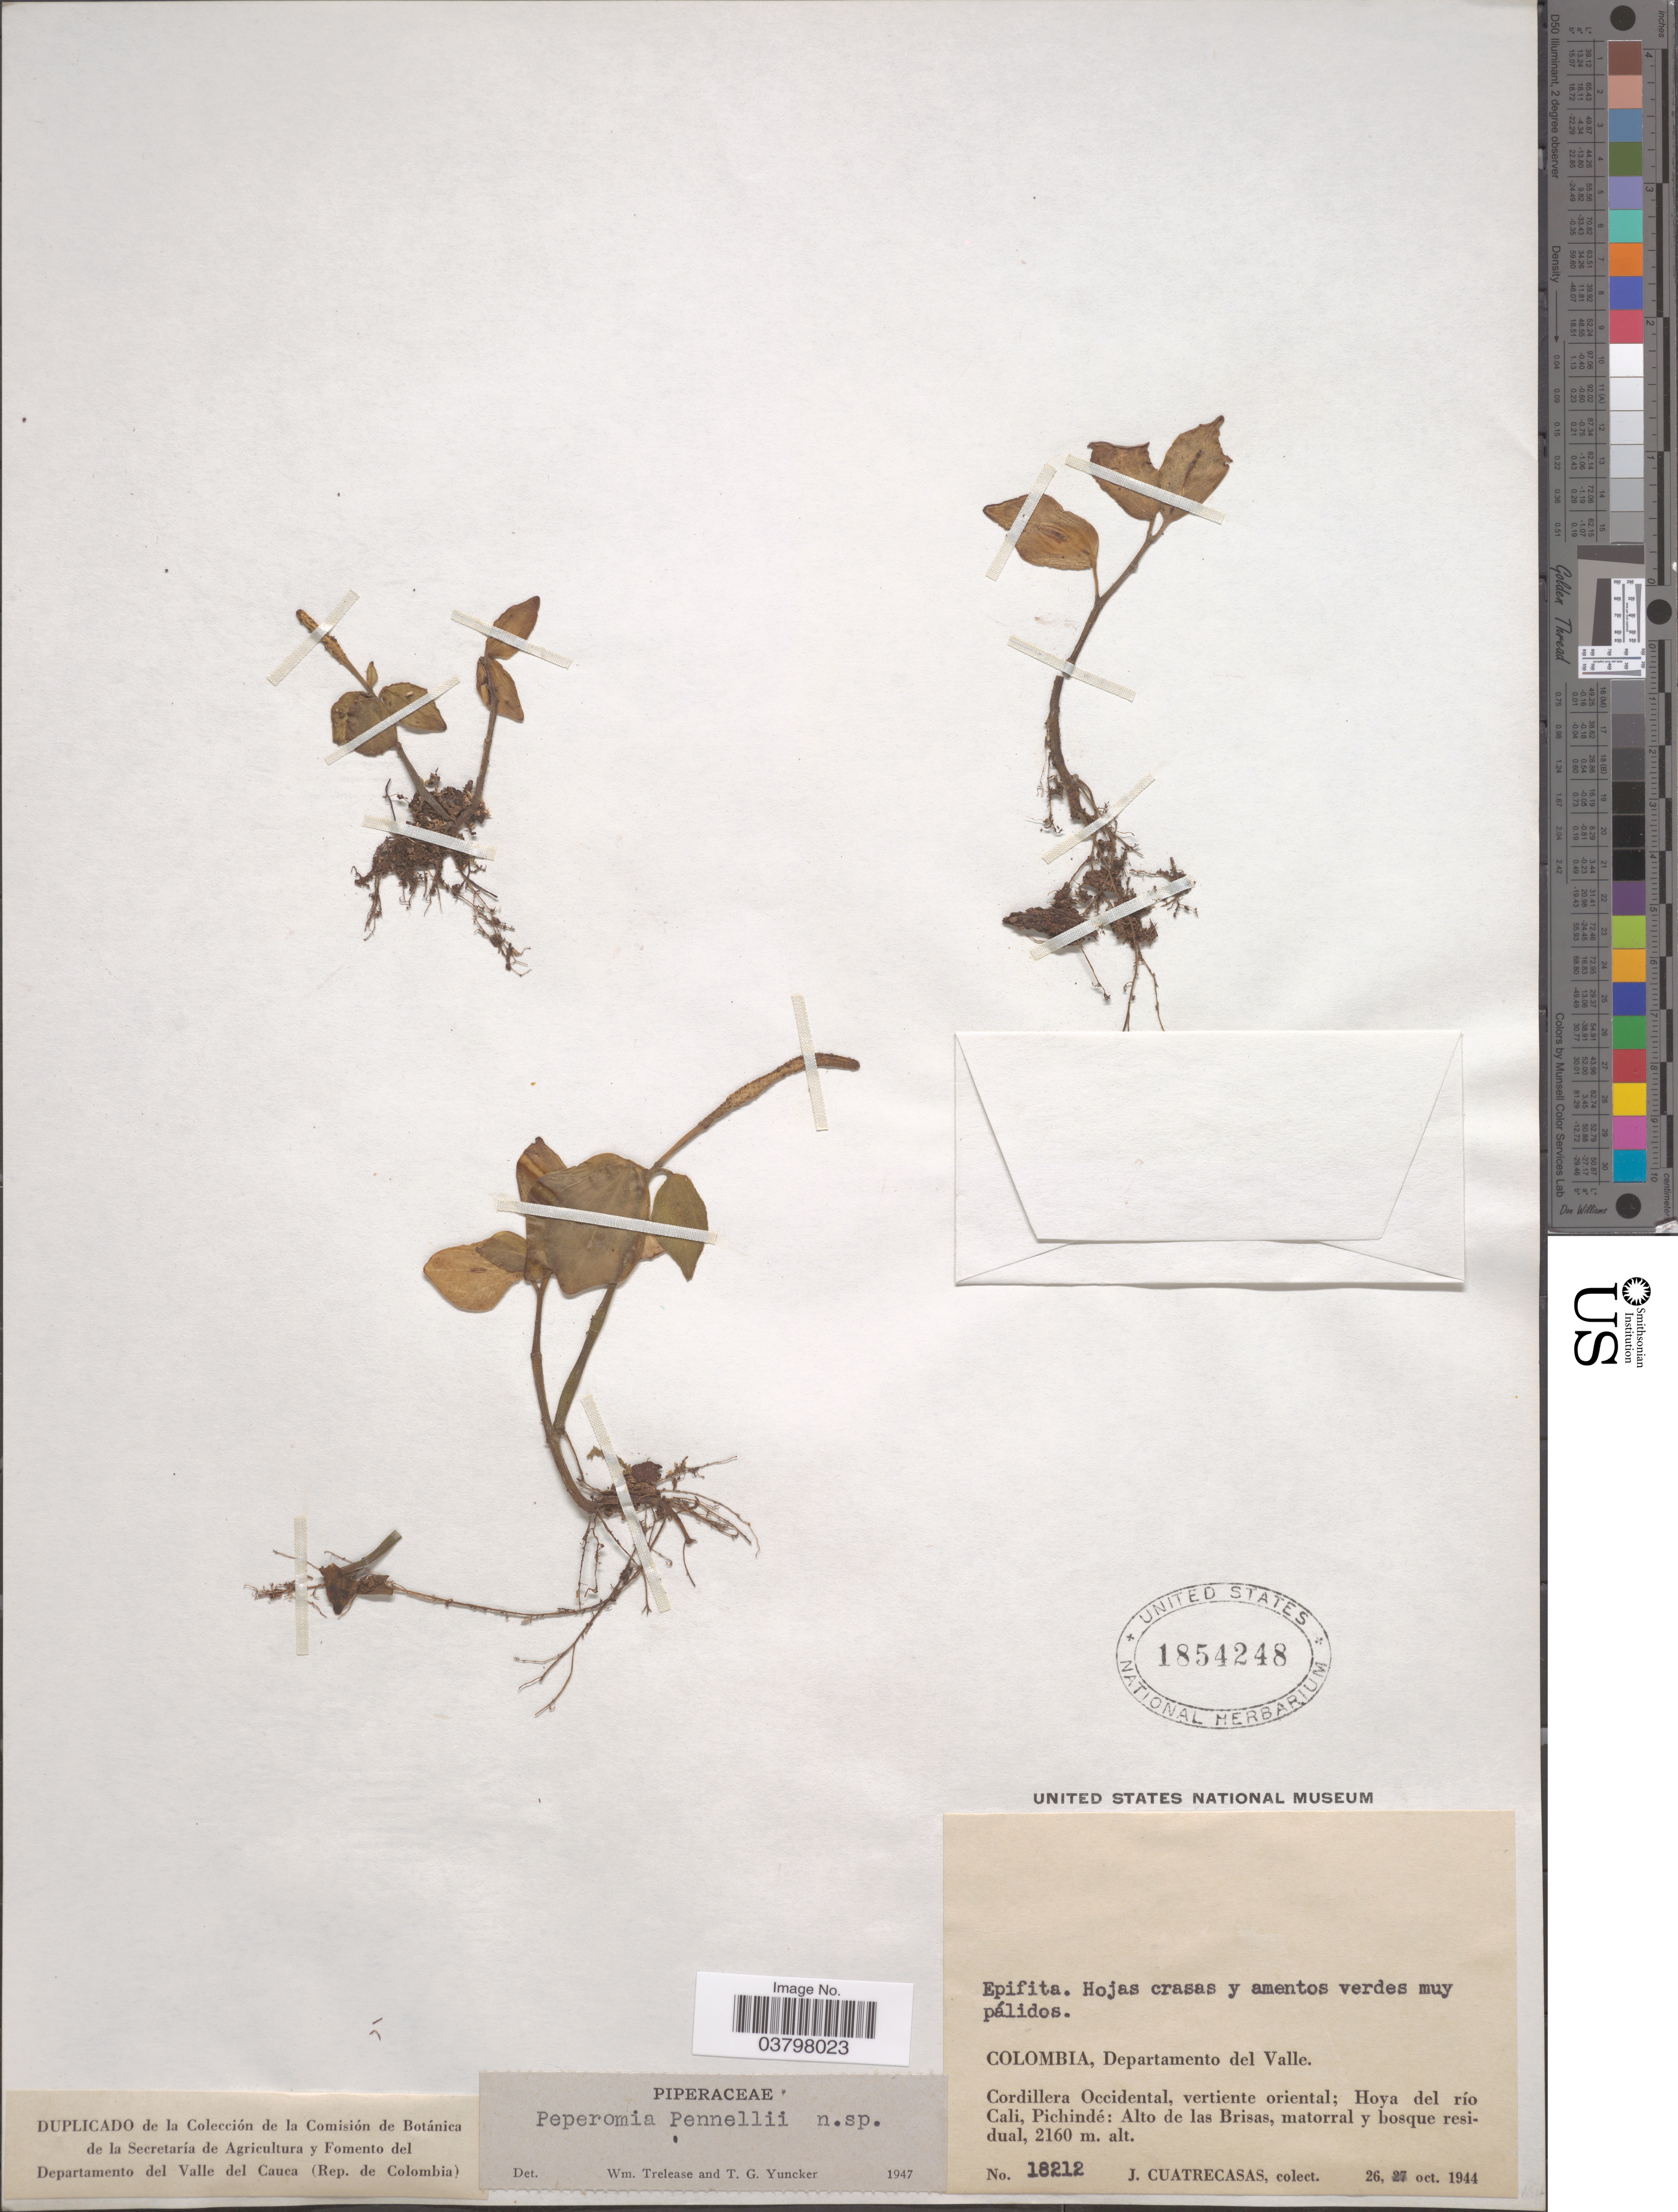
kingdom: Plantae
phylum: Tracheophyta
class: Magnoliopsida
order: Piperales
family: Piperaceae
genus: Peperomia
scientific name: Peperomia pennellii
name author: Trel. & Yunck.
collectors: J. Cuatrecasas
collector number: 18212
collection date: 1944-10-26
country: Colombia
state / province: Valle del Cauca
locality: Departamento del Valle. Cordillera Occidental, vertiente oriental; Hoya del río Cali, Pichindé: Alto de las Brisas.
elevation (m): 2160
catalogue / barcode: US 1854248